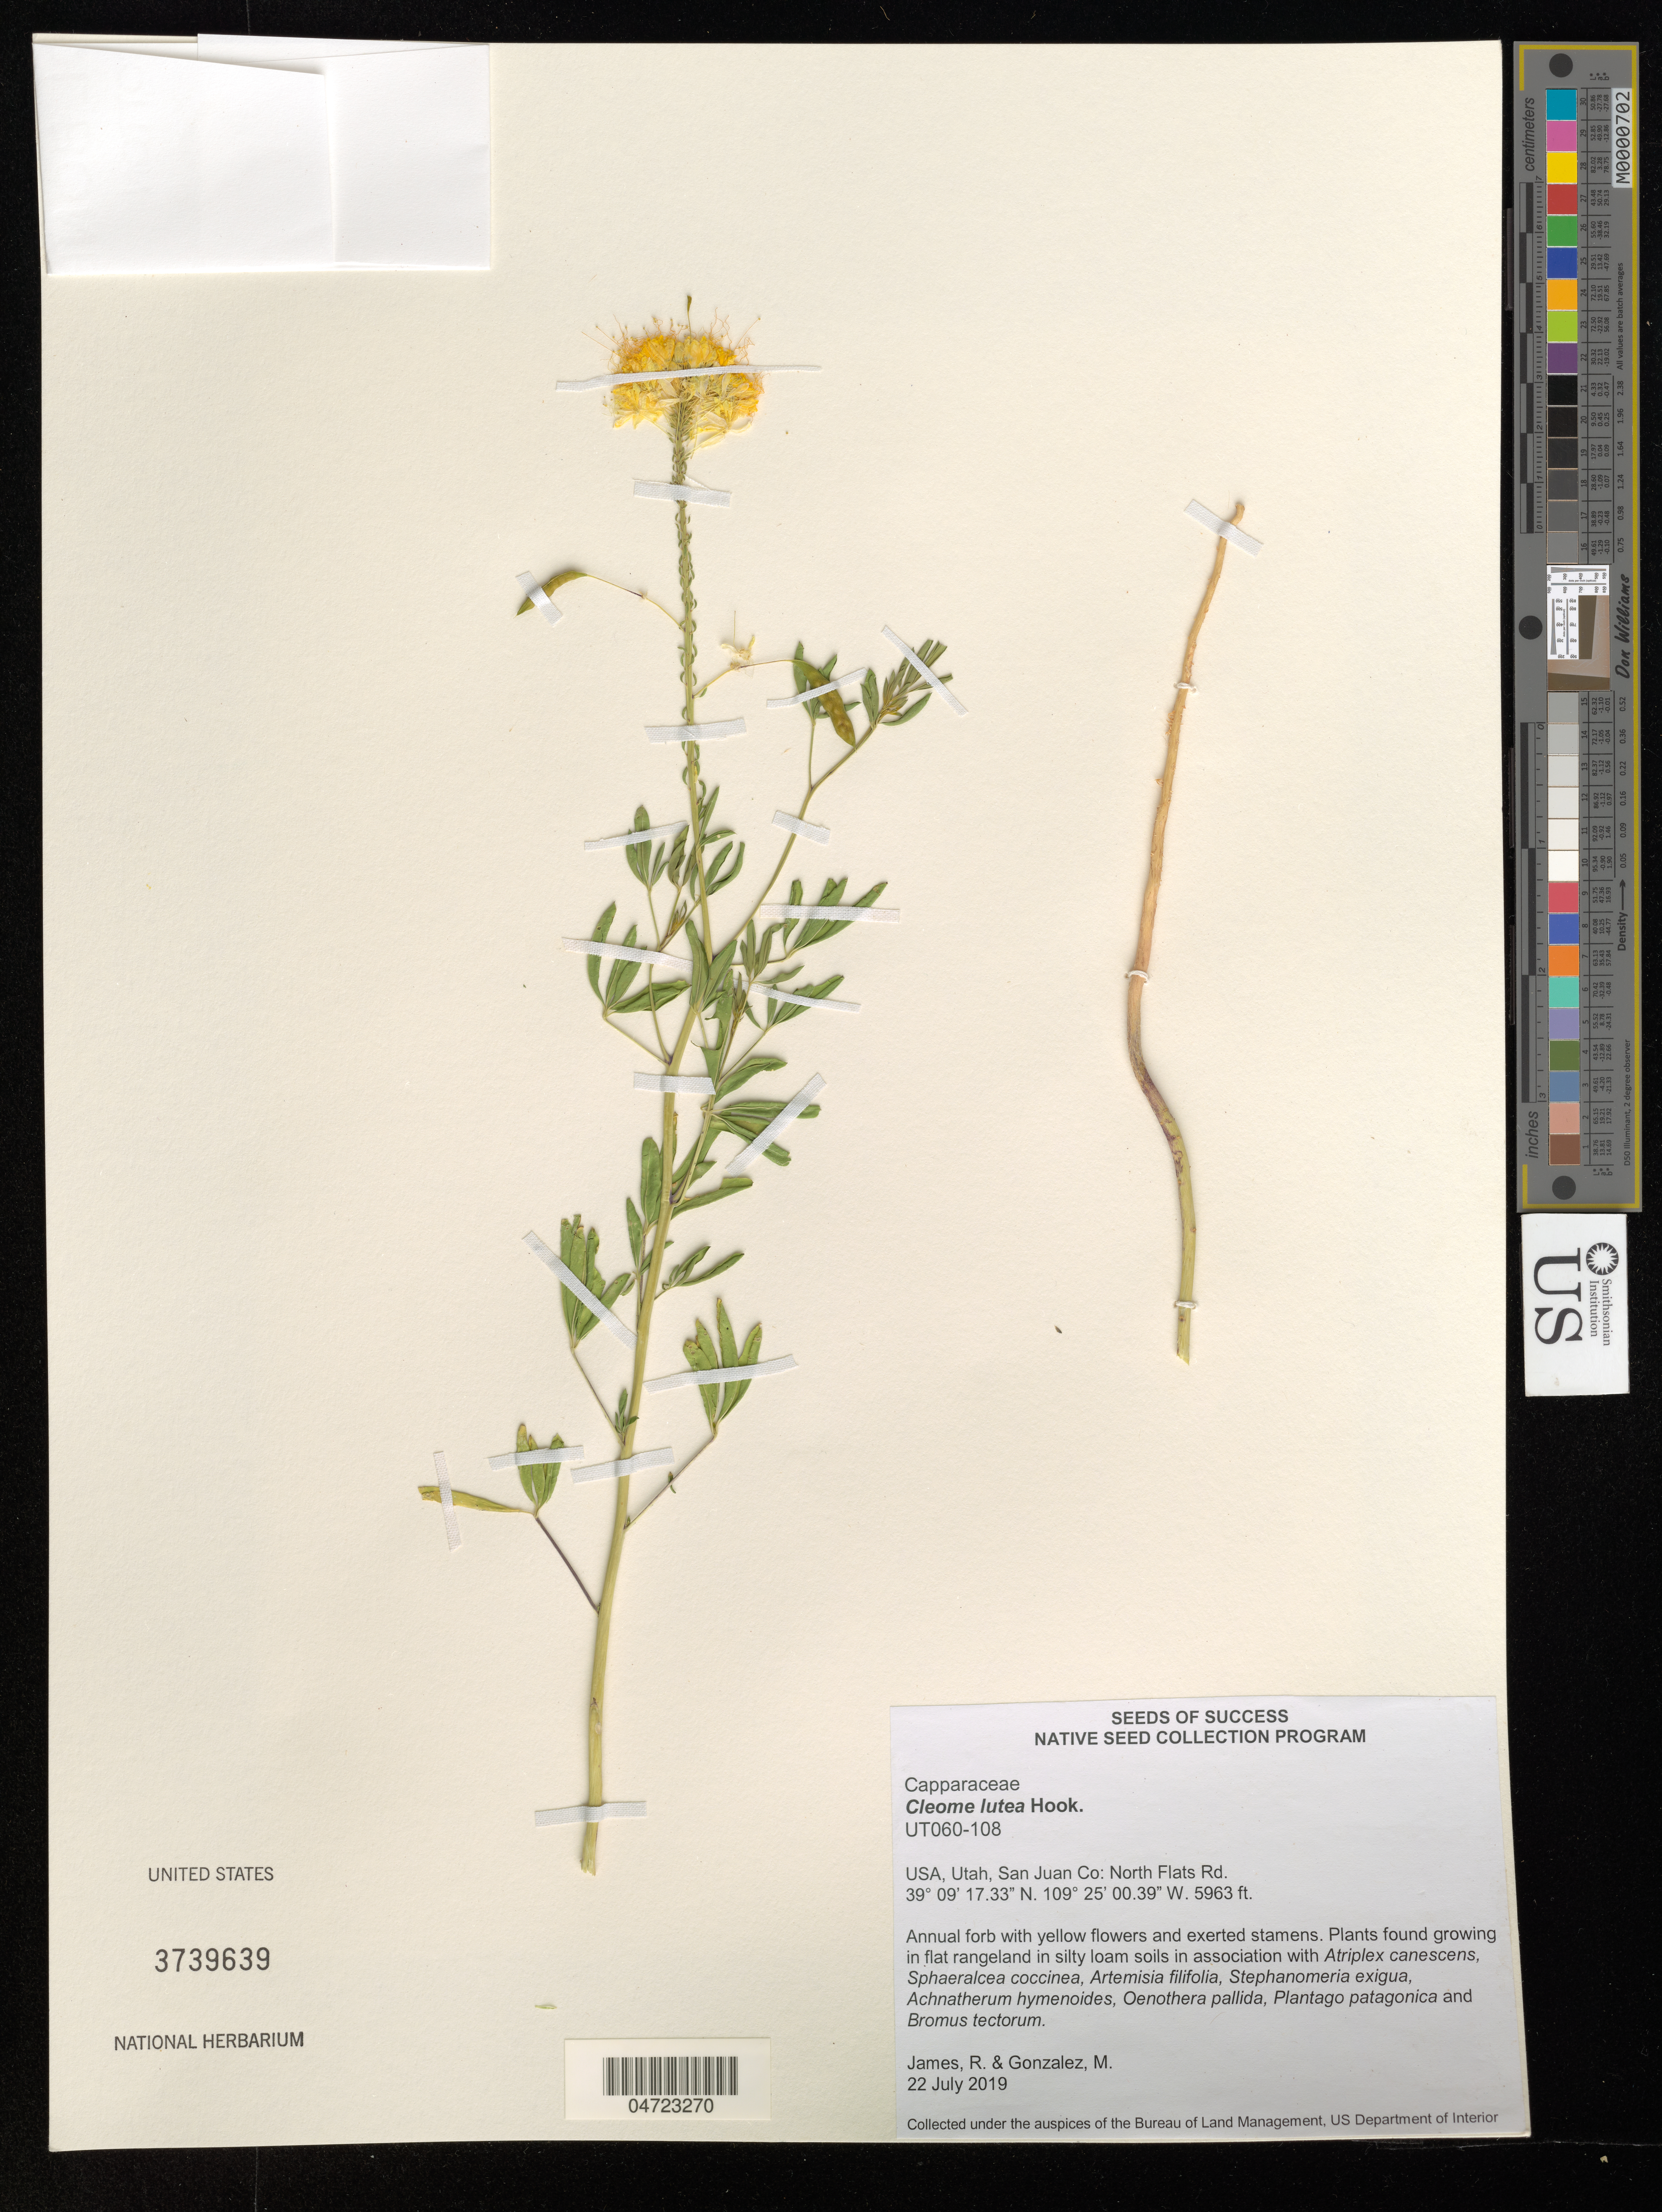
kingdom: Plantae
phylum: Tracheophyta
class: Magnoliopsida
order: Brassicales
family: Cleomaceae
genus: Cleomella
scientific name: Cleomella lutea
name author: (Hook.) Roalson & J.C. Hall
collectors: R. James & M. Gonzalez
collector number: UT060-108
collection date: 2019-07-22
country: United States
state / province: Utah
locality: San Juan Co: North Flats Rd.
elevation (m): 1818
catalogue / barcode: US 3739639